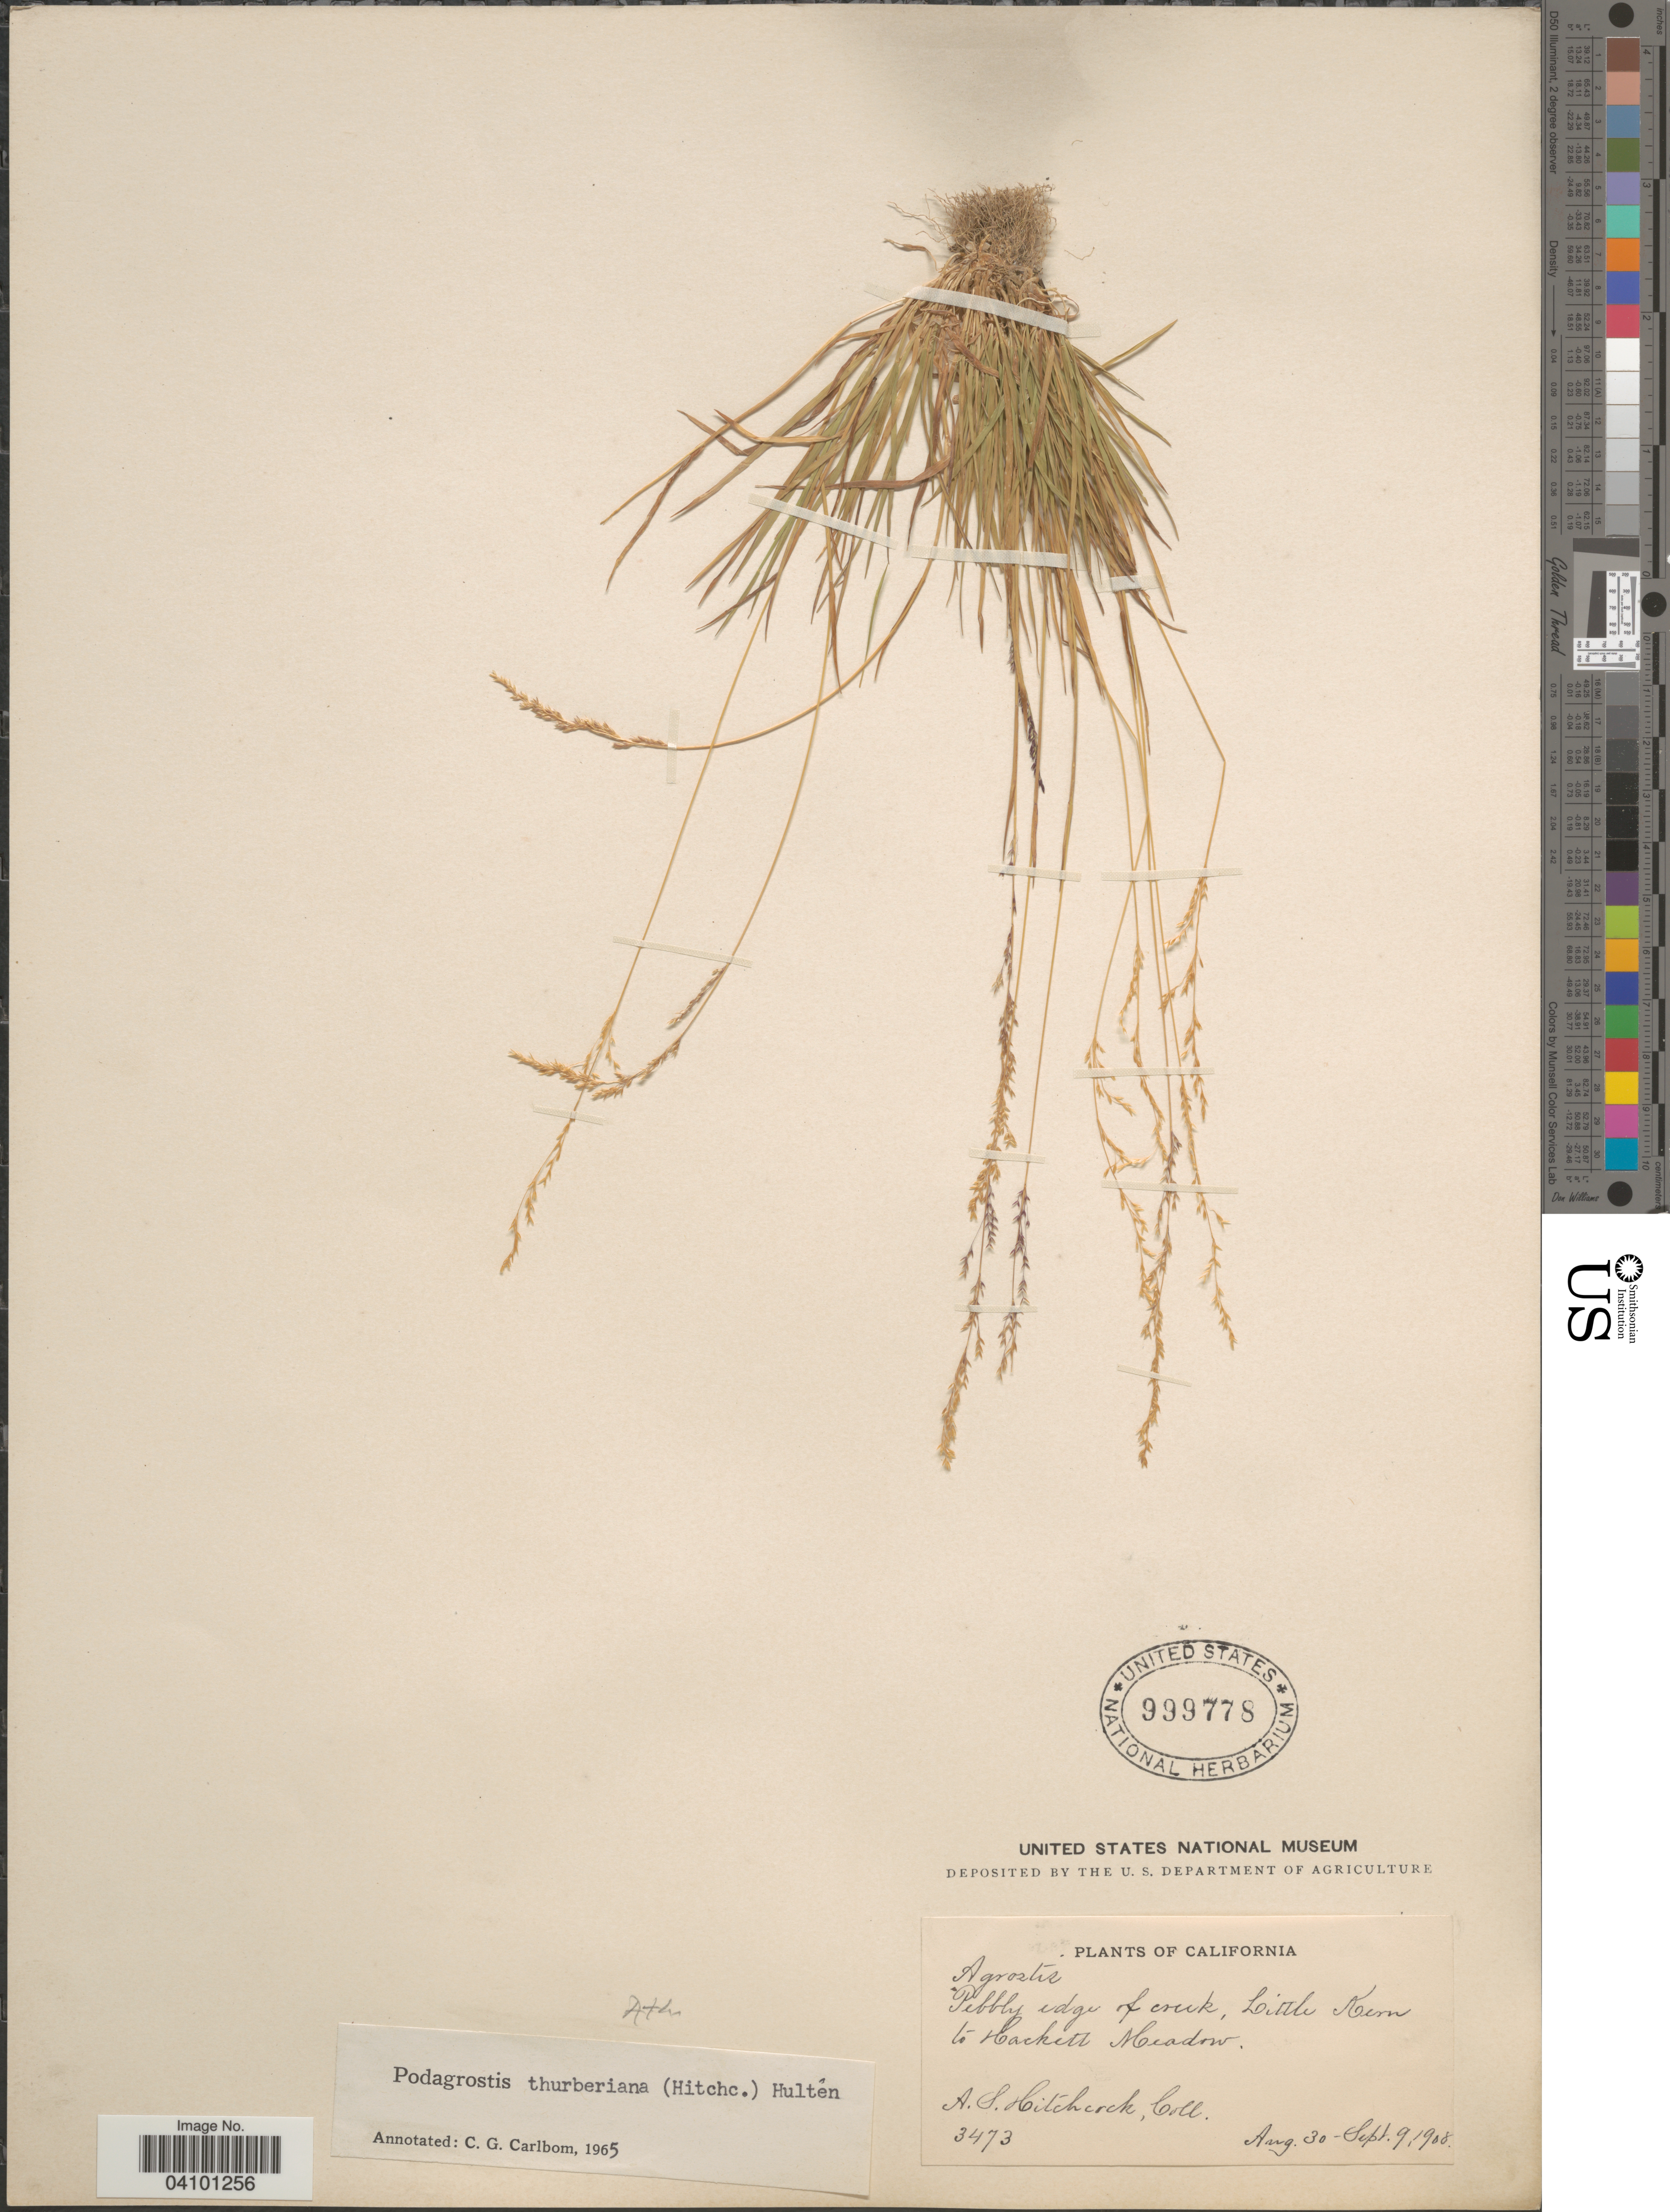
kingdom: Plantae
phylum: Tracheophyta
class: Liliopsida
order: Poales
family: Poaceae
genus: Podagrostis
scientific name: Podagrostis thurberiana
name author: Hitchc.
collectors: A. S. Hitchcock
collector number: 3473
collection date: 1908-08-30/1908-09-09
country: United States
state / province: California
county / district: Kern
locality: Little Kern to Hachett Meadow.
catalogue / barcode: US 999778